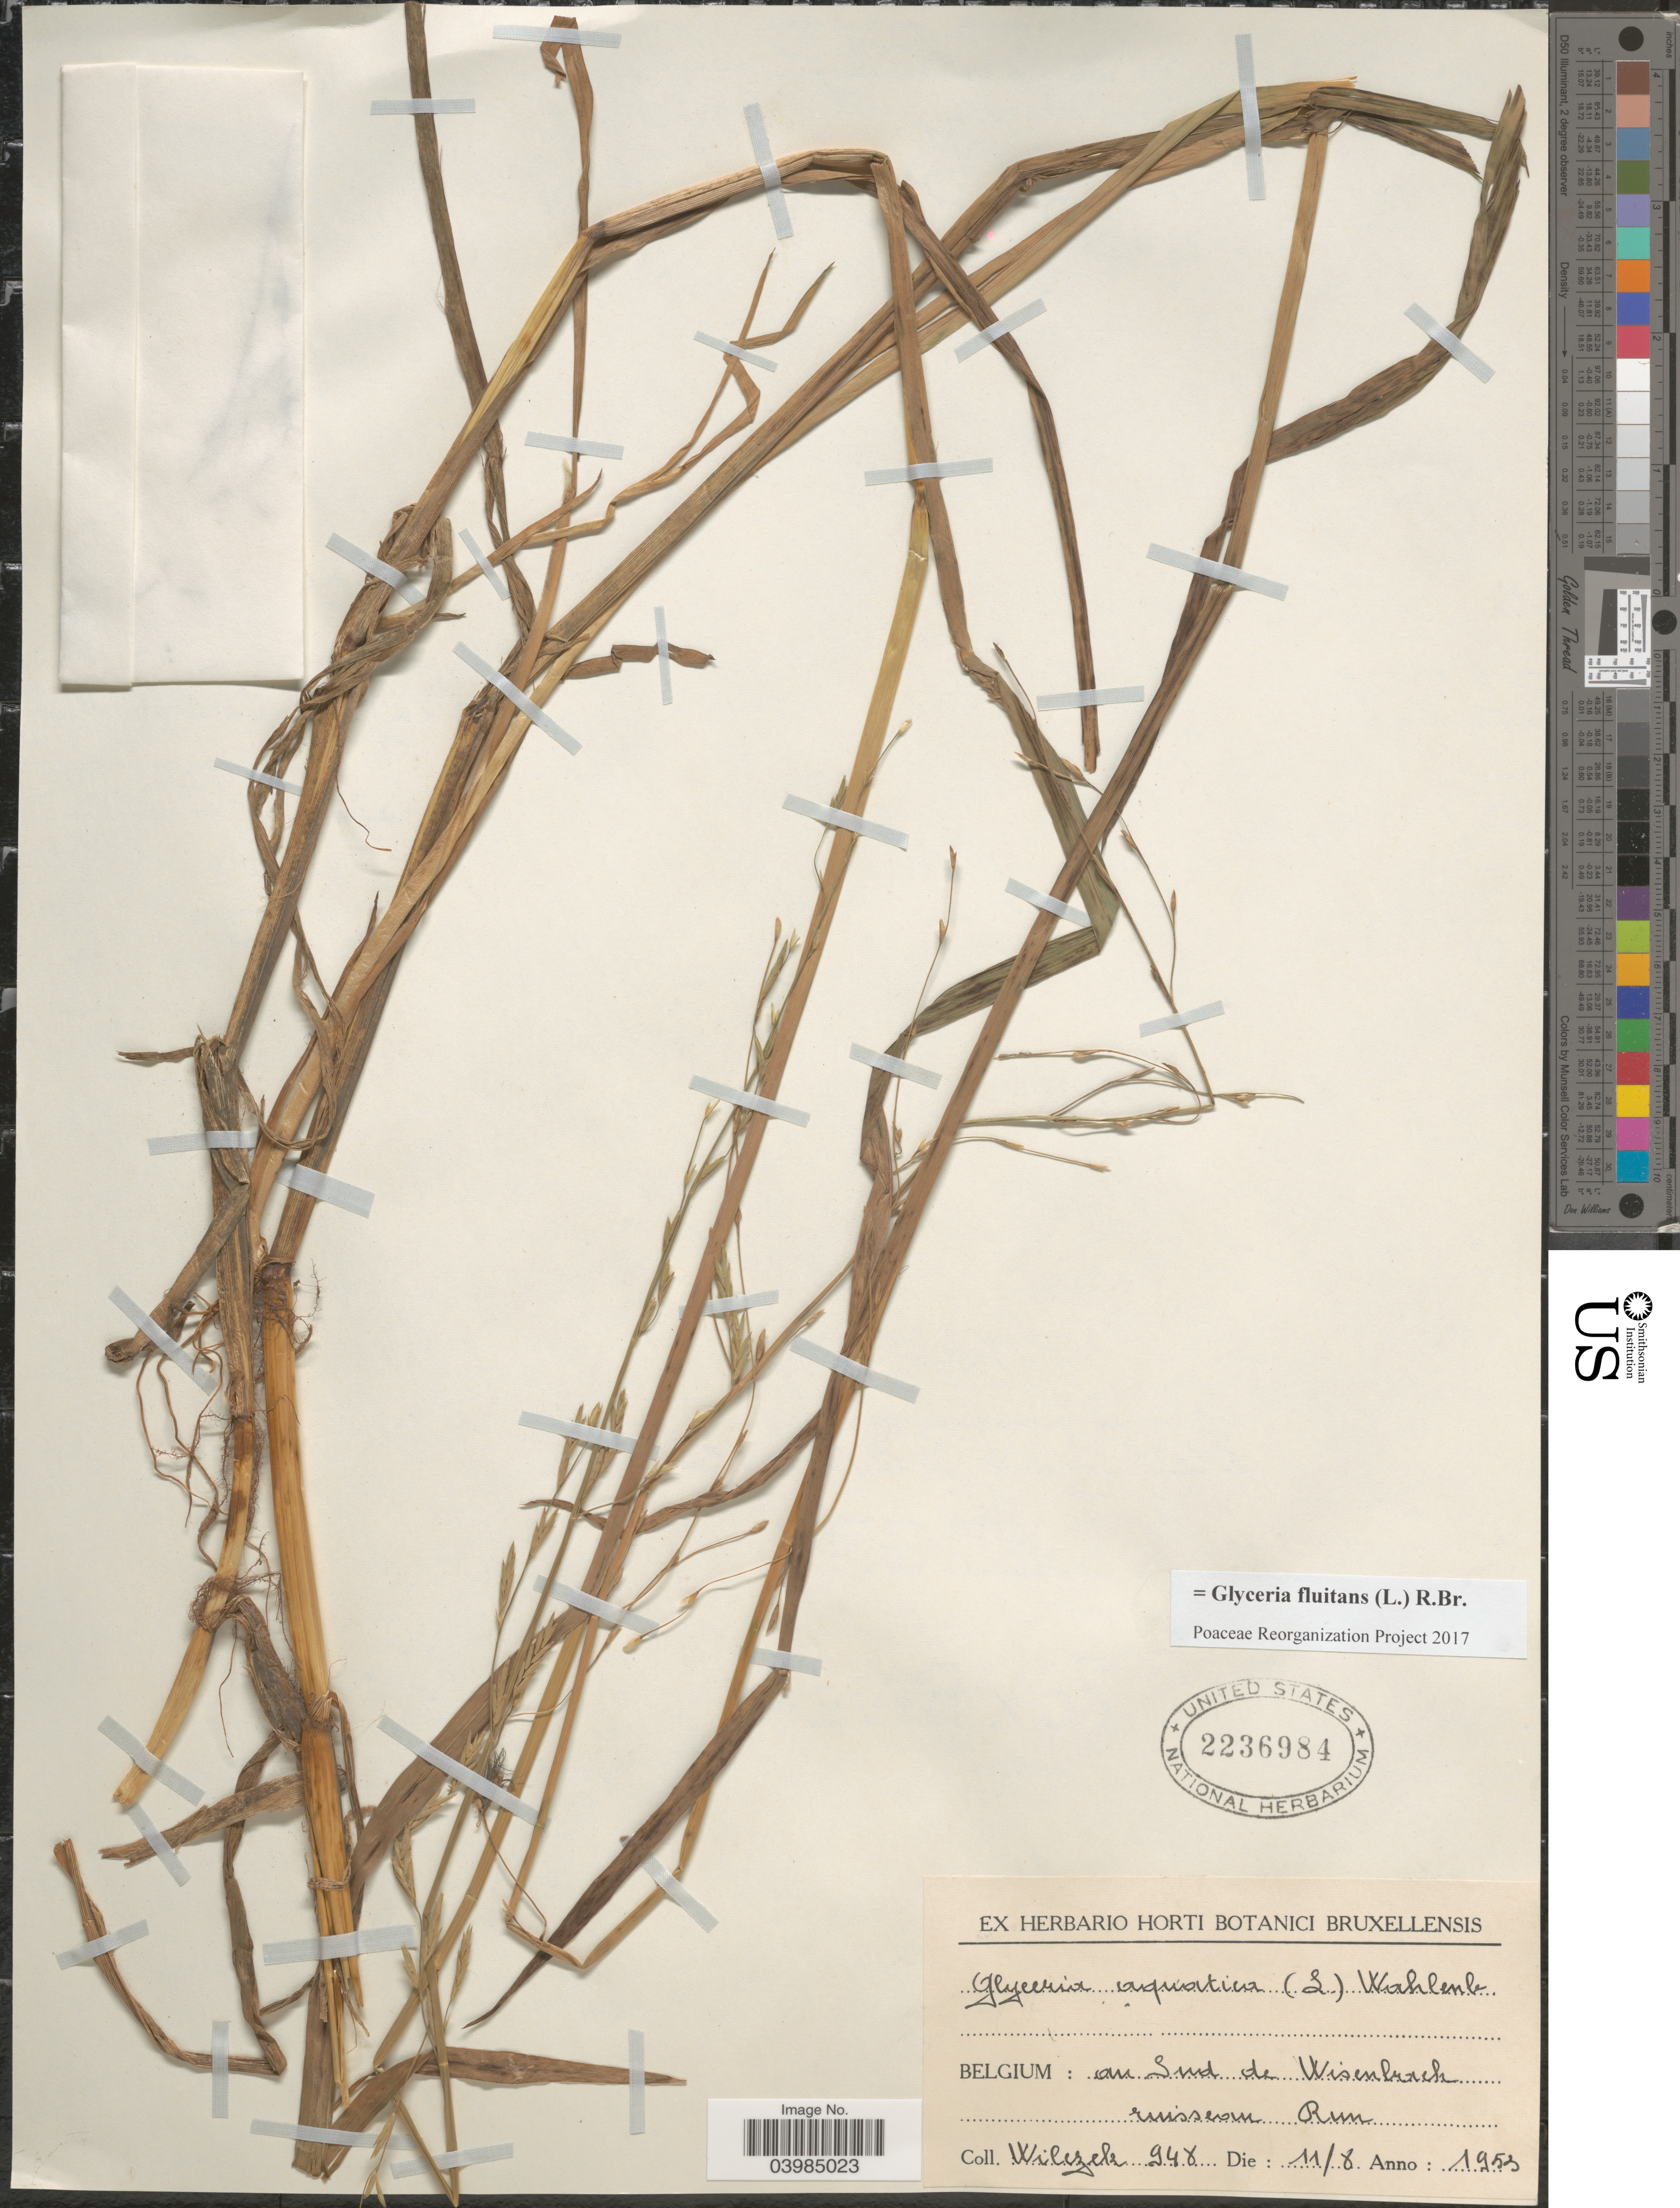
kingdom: Plantae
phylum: Tracheophyta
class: Liliopsida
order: Poales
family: Poaceae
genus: Glyceria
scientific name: Glyceria fluitans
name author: (L.) R. Br.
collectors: Wilczek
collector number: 948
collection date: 1953-08-11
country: Belgium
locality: Au Sud de Wisenbach ruisseau Run.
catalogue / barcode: US 2236984